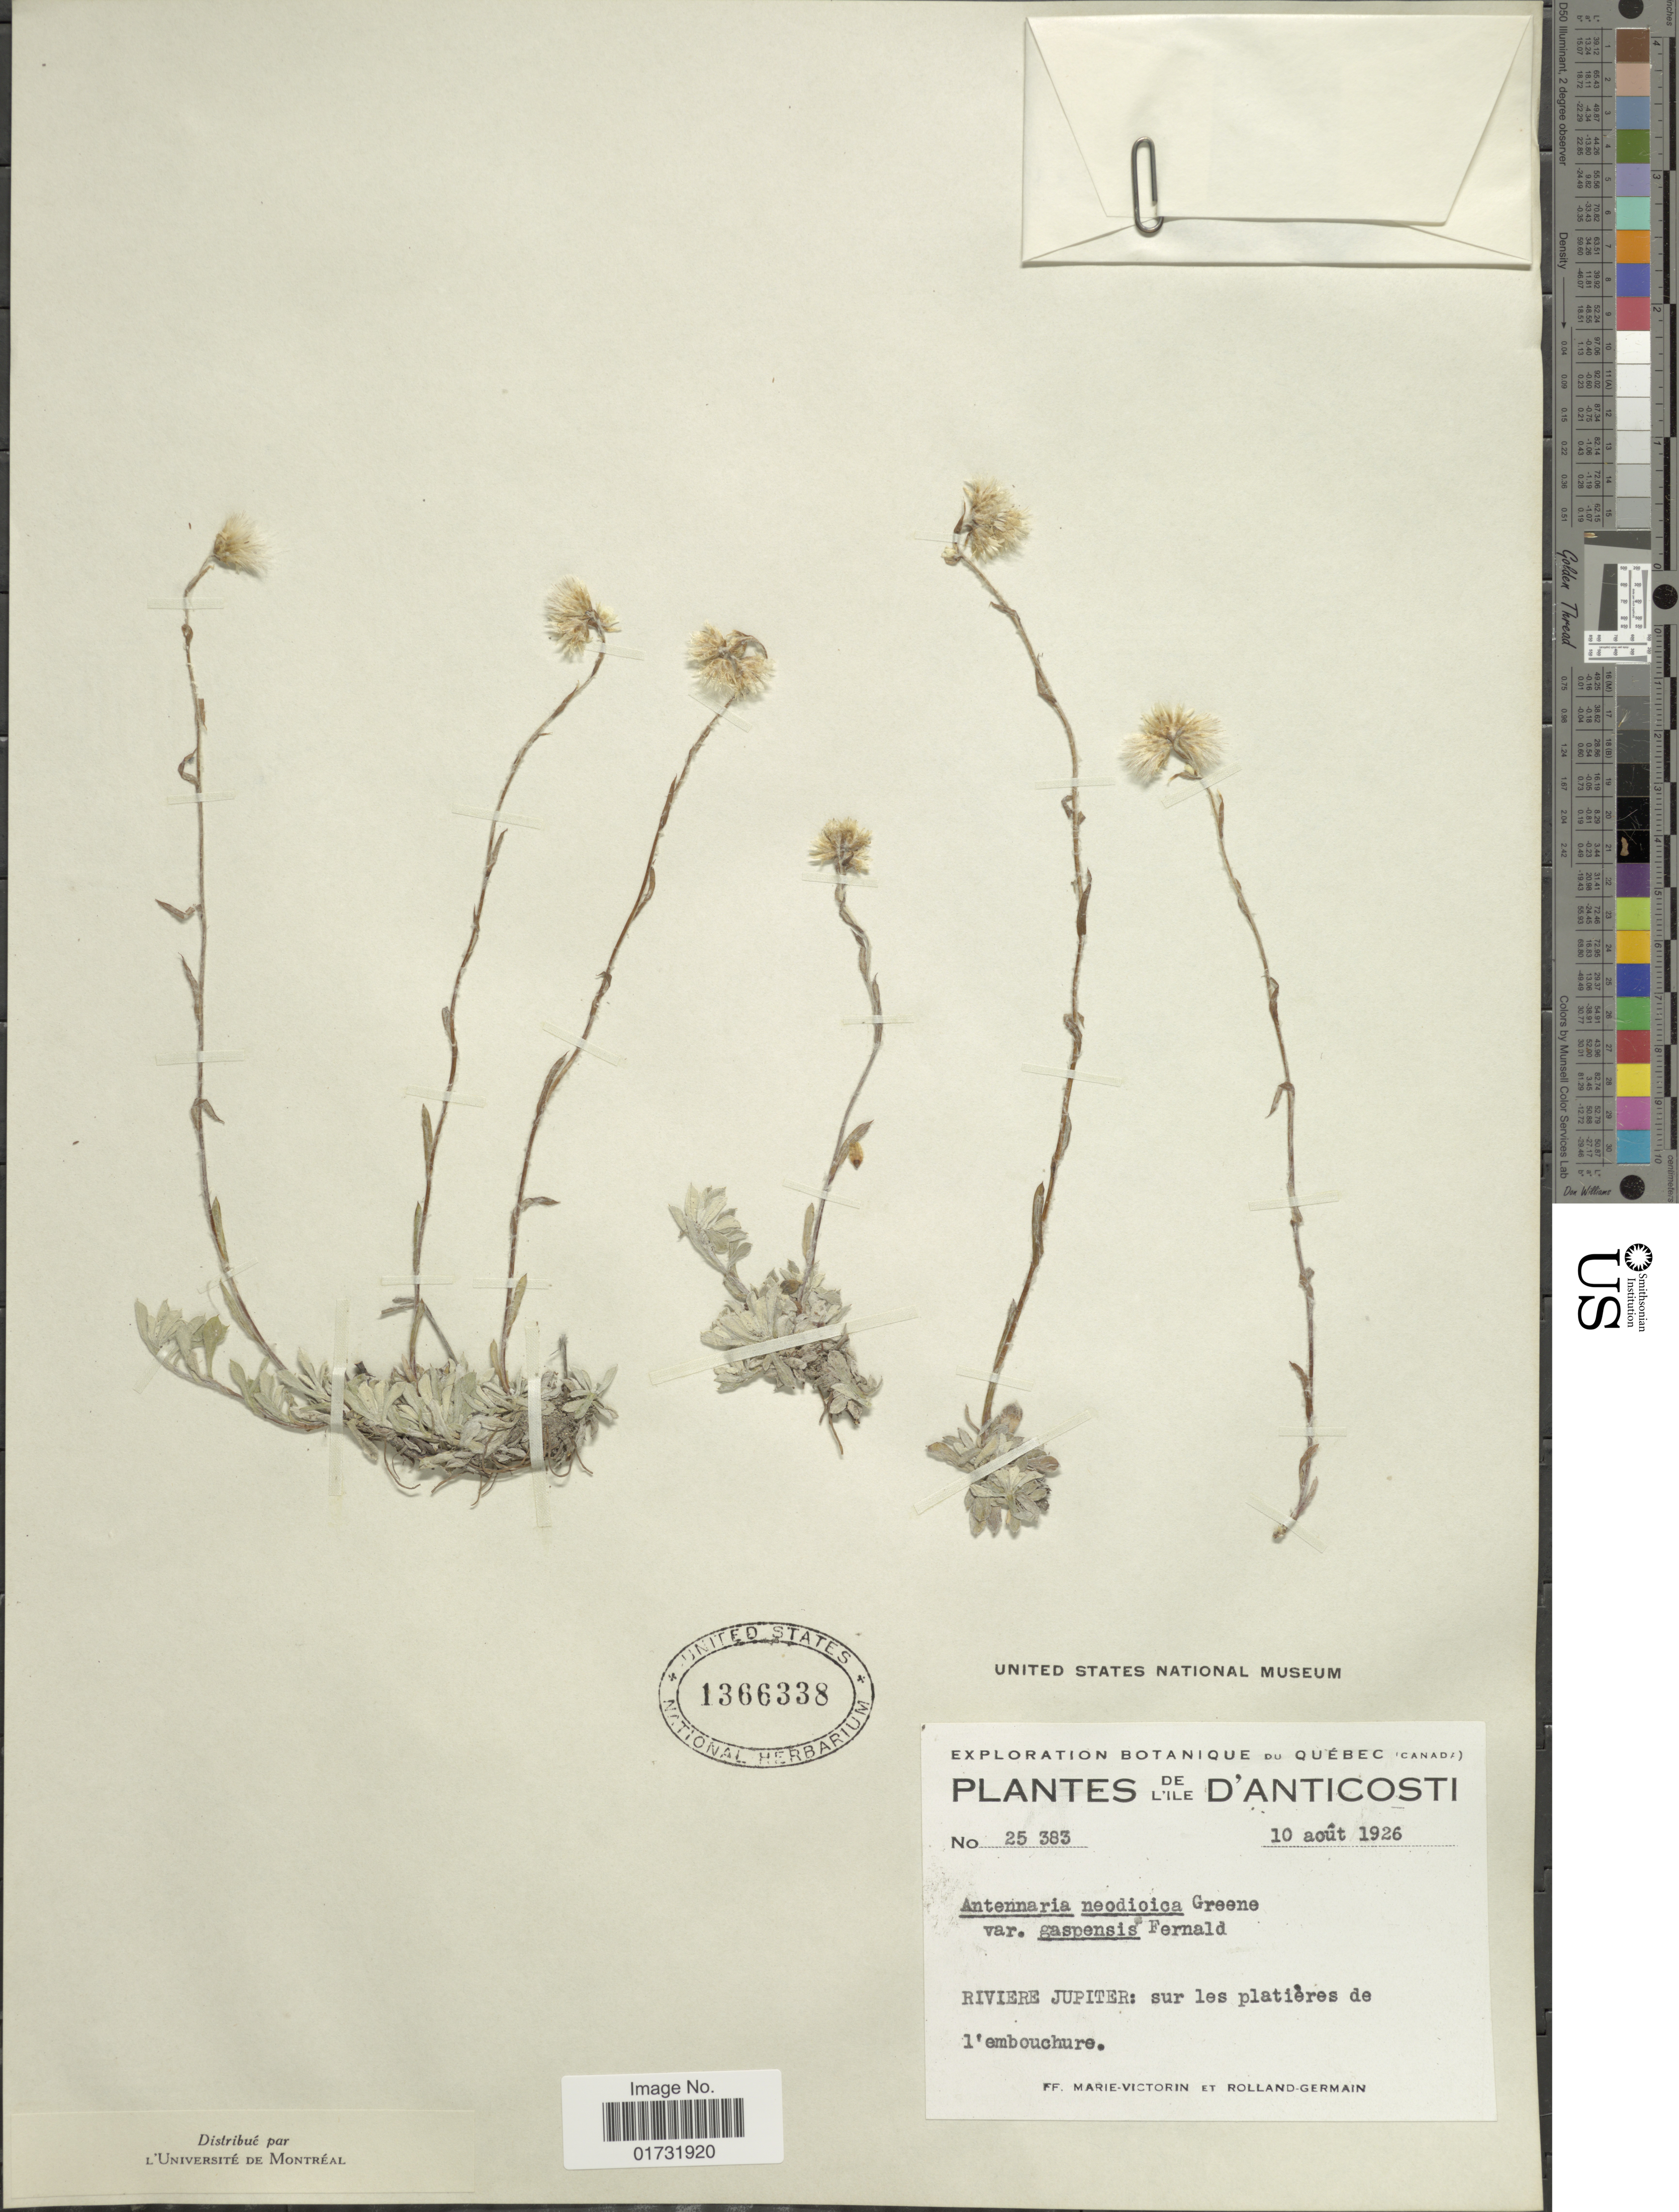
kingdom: Plantae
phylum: Tracheophyta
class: Magnoliopsida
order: Asterales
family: Asteraceae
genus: Antennaria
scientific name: Antennaria neodioica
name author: Greene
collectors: F. Marie-Victorin & Rolland-Germain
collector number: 25383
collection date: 1926-08-10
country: Canada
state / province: Quebec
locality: L'ile D'Anticosti. Riviere Jupiter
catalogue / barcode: US 1366338